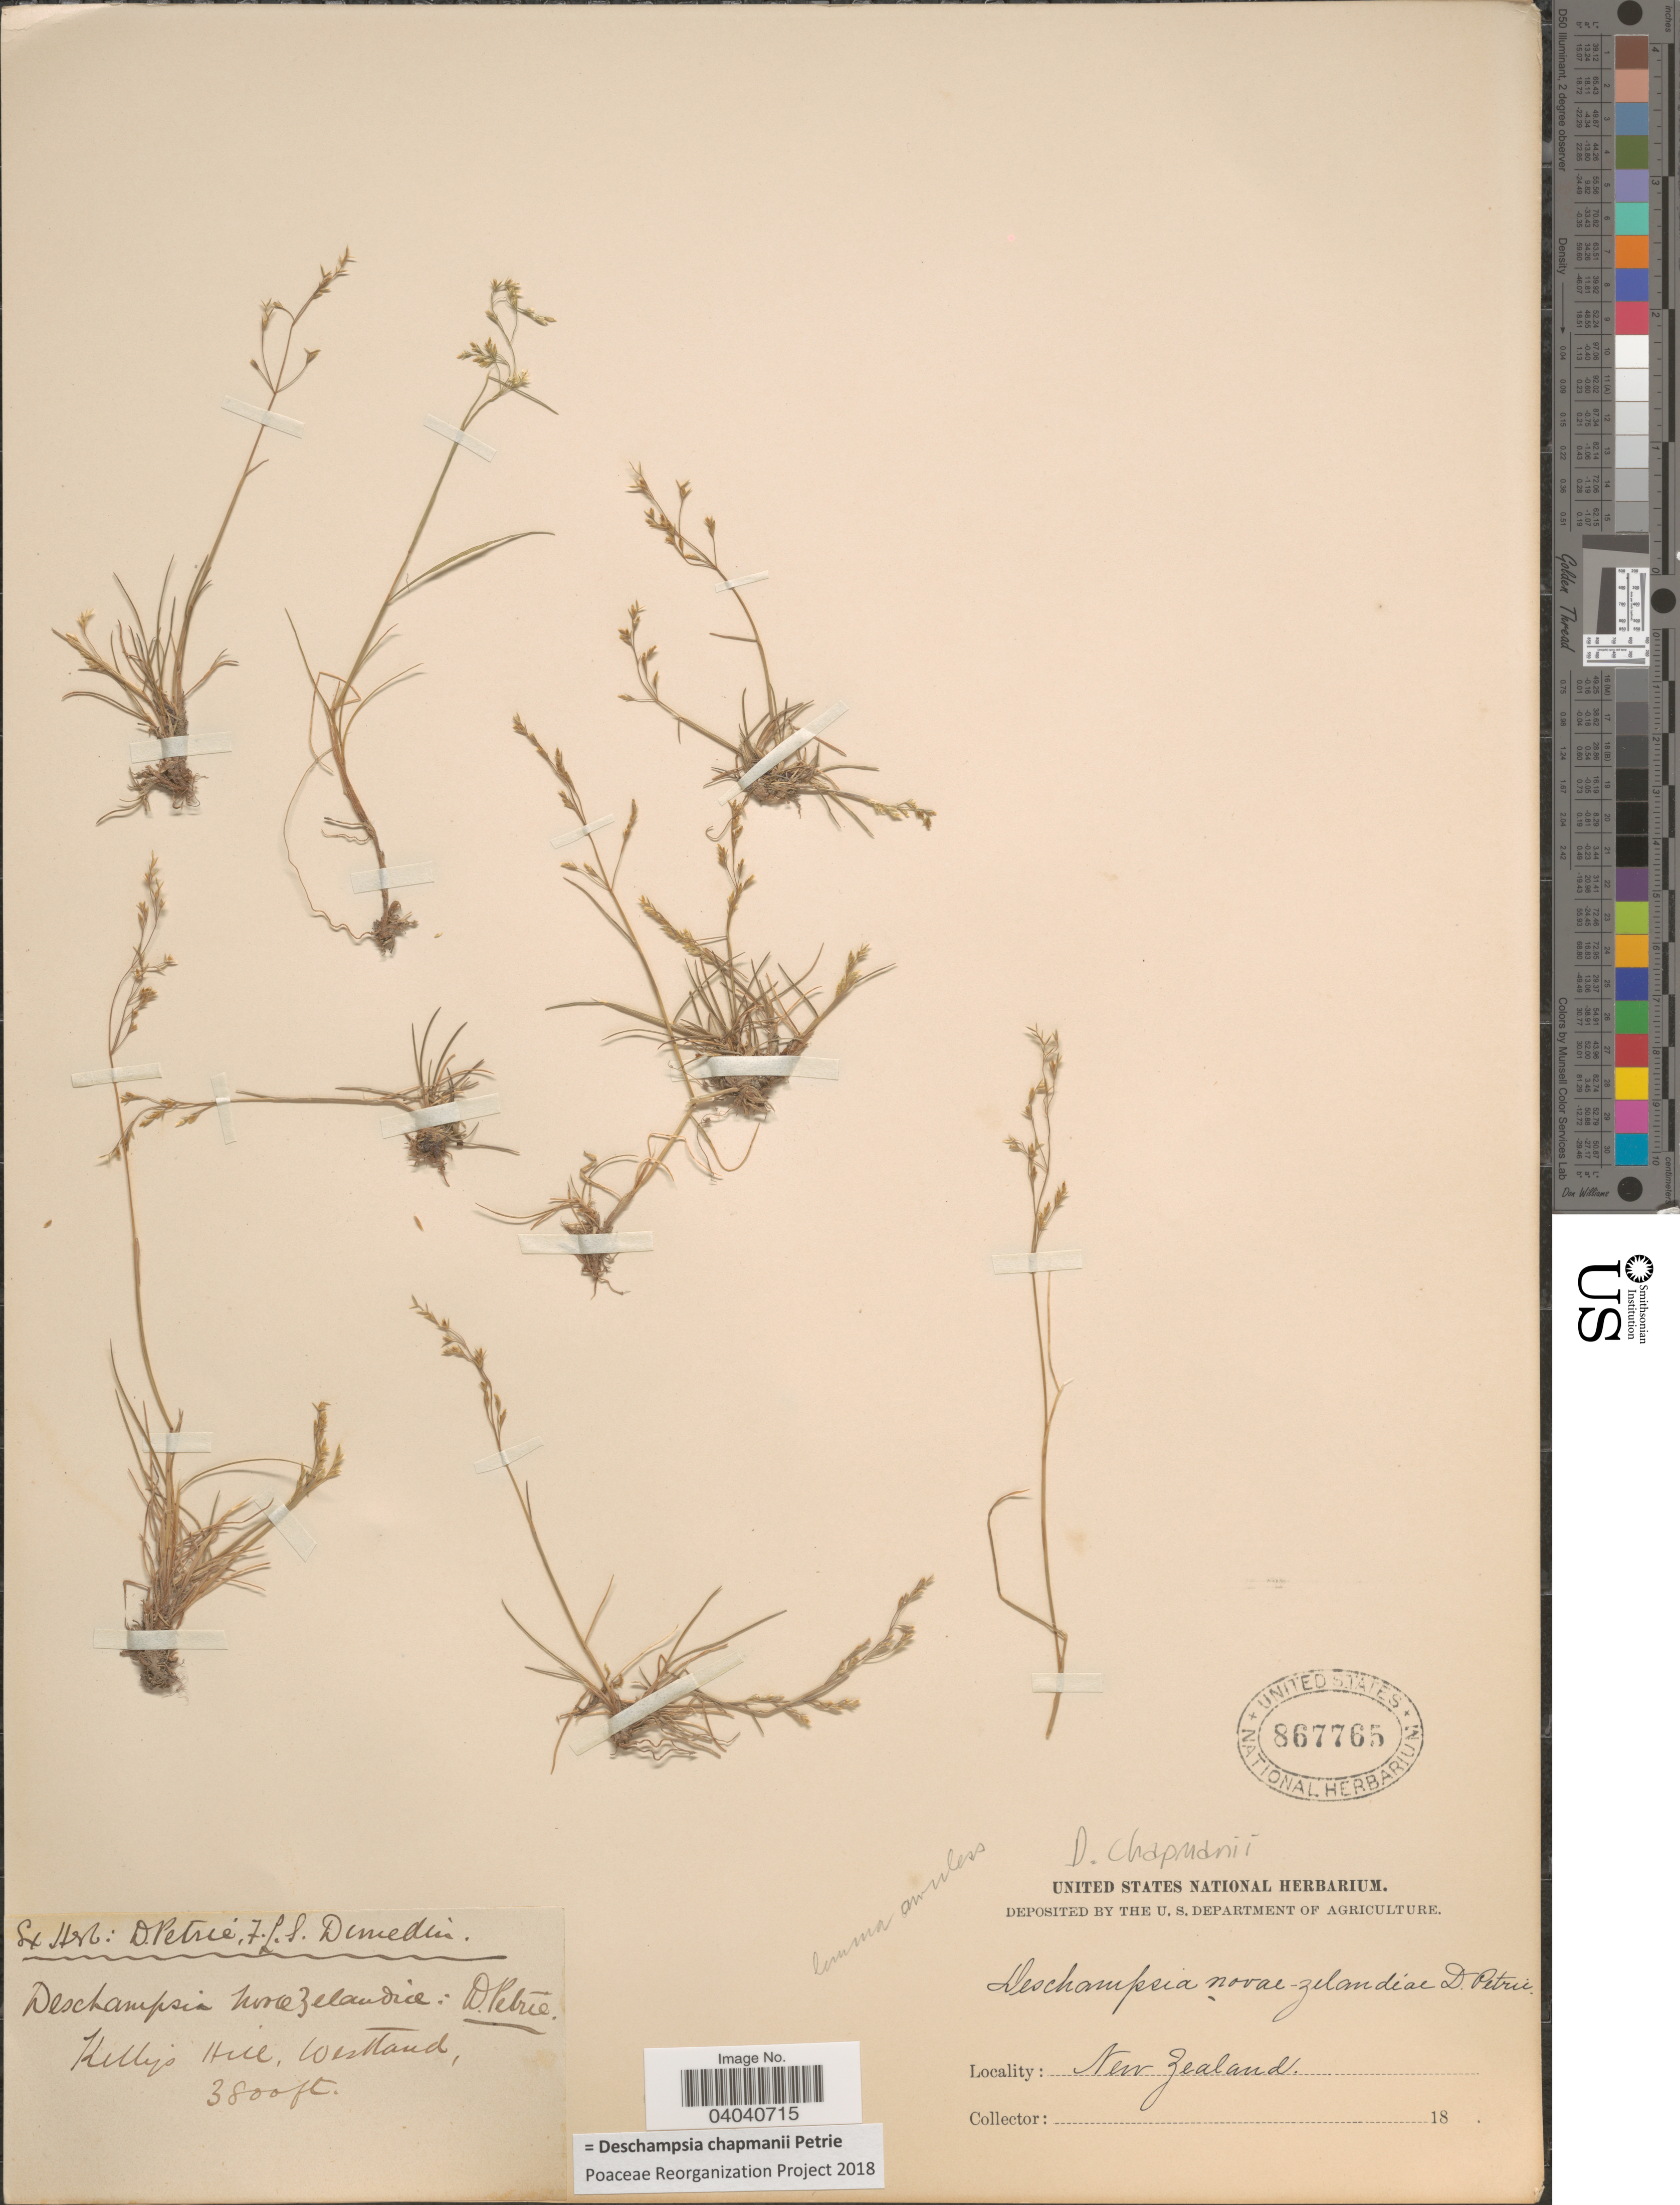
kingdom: Plantae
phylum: Tracheophyta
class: Liliopsida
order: Poales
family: Poaceae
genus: Deschampsia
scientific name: Deschampsia chapmanii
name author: Petrie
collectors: Ex Herb D. Petrie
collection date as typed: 18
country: New Zealand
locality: Kelly's Hill, Westland.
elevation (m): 1158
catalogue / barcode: US 867765